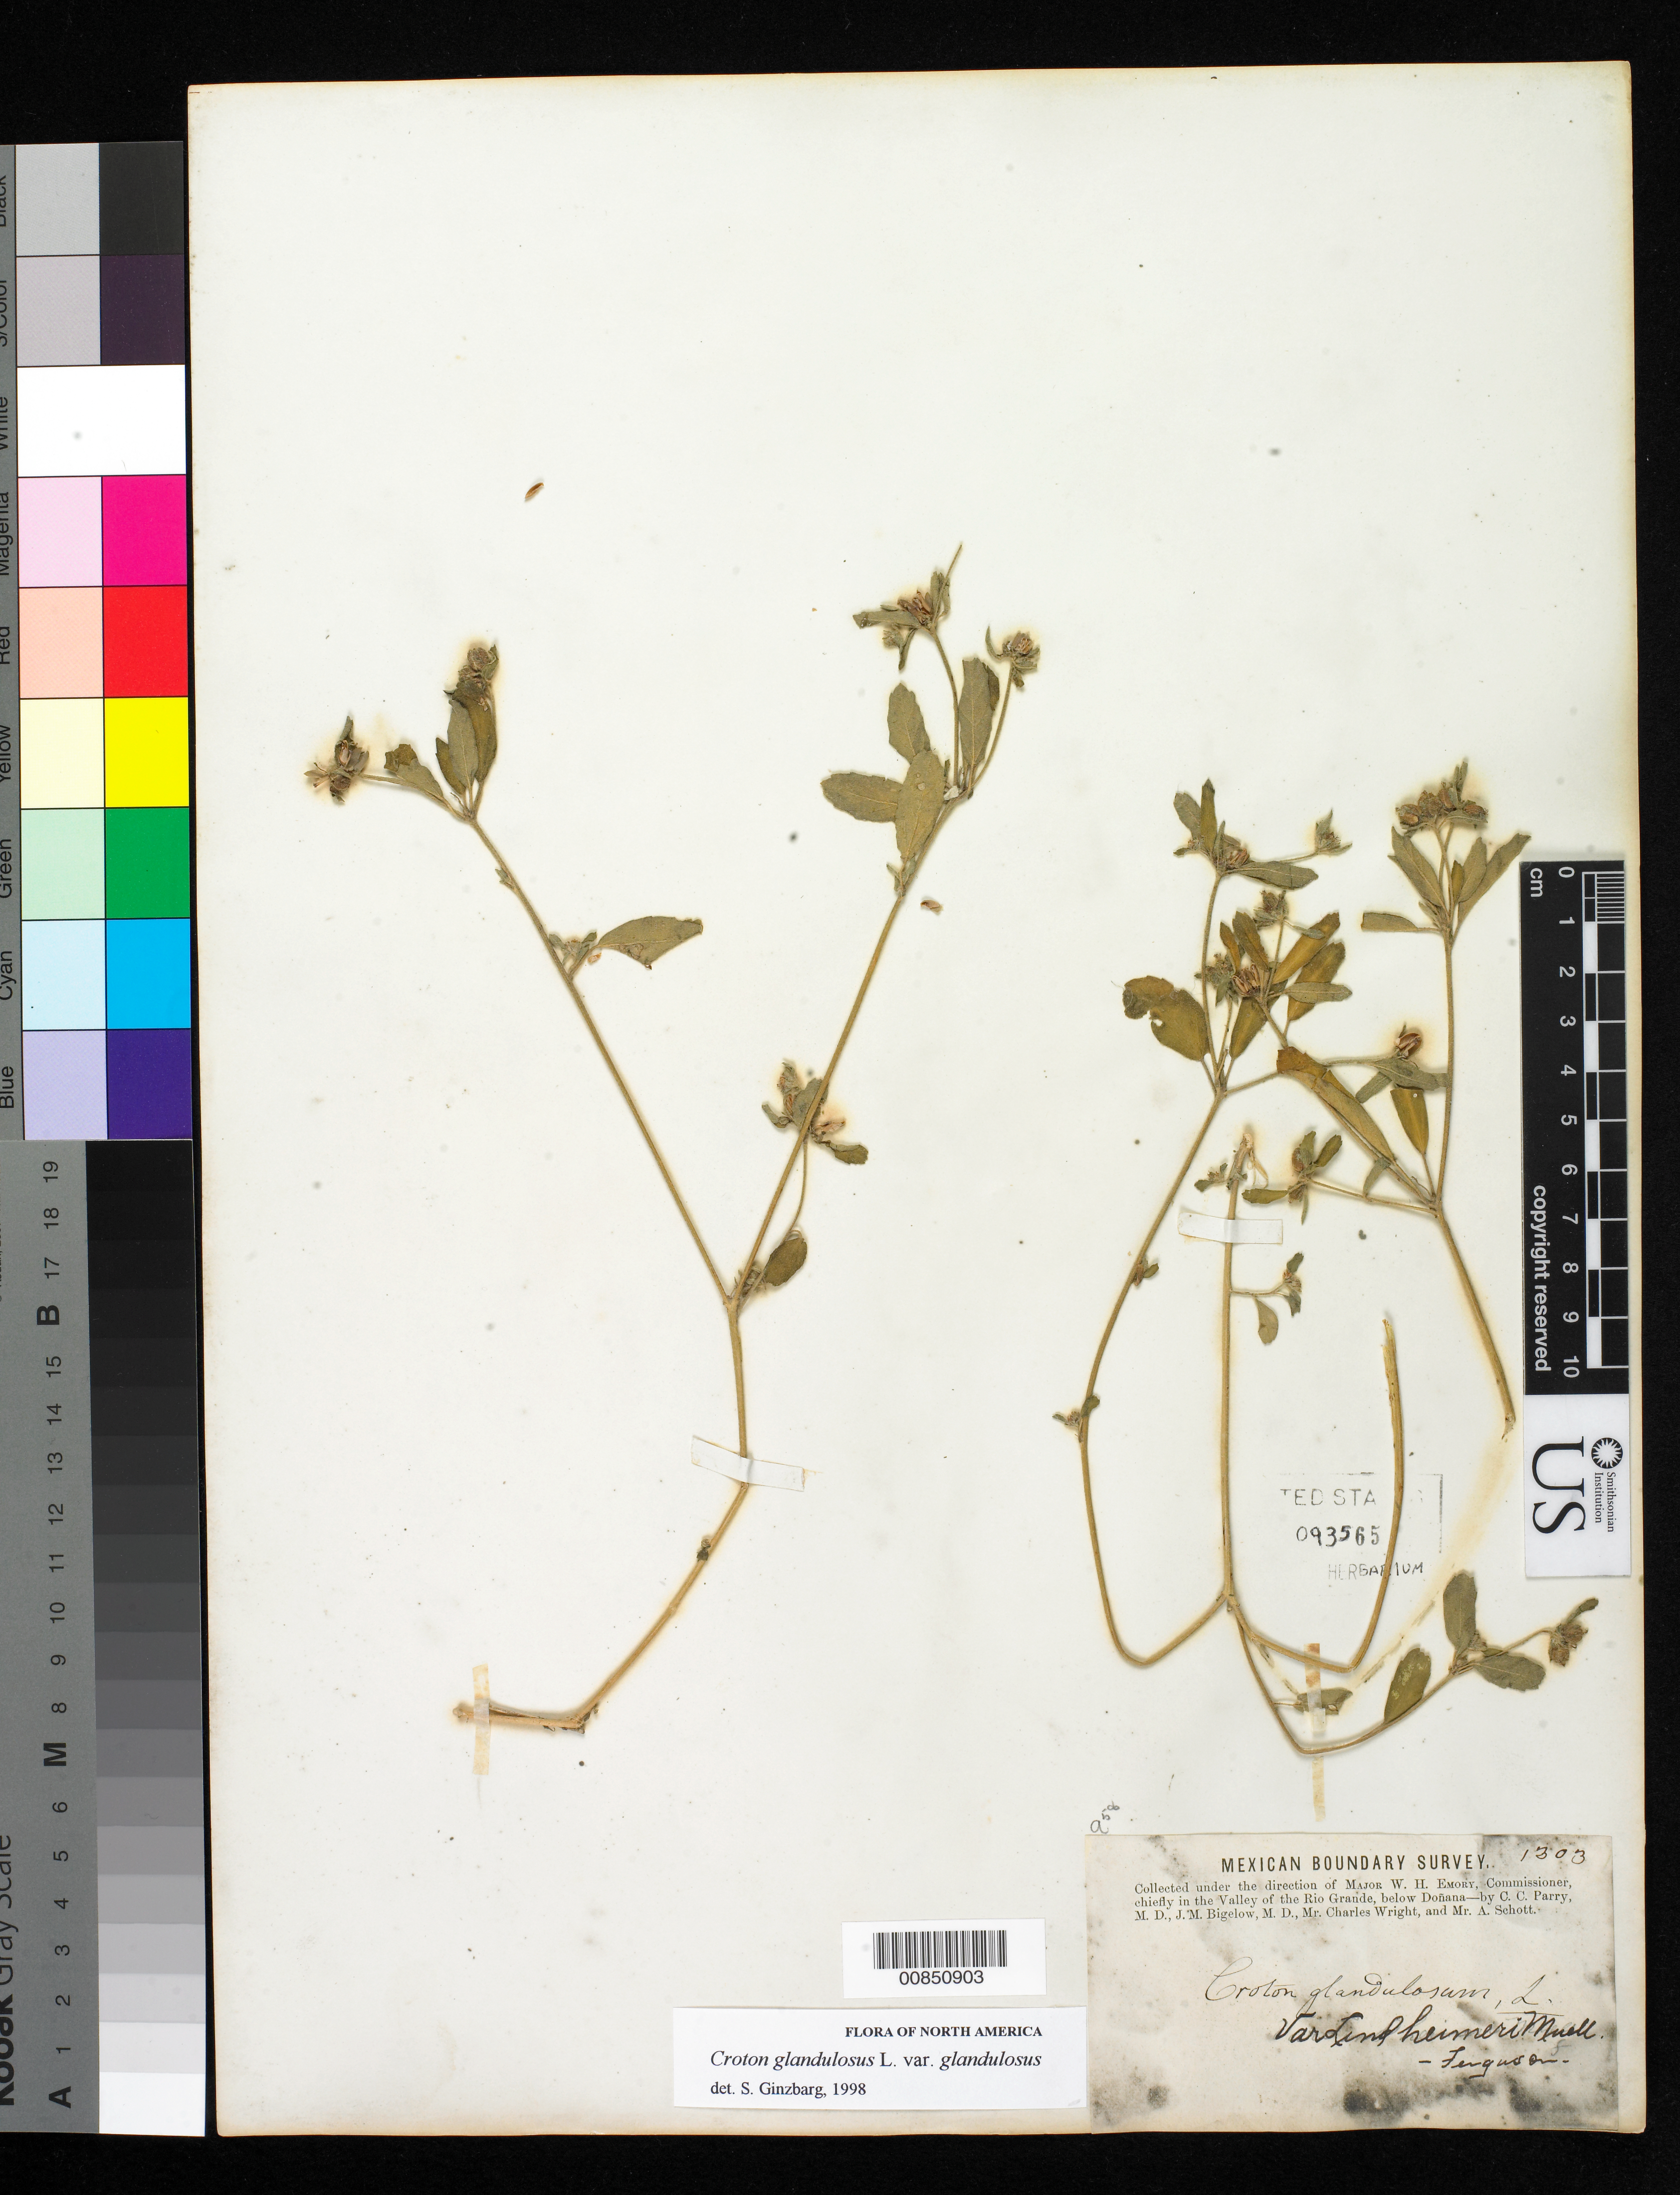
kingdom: Plantae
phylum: Tracheophyta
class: Magnoliopsida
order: Malpighiales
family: Euphorbiaceae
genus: Croton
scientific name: Croton glandulosus var. glandulosus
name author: L.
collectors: C. C. Parry, J. M. Bigelow, C. Wright & A. C. V. Schott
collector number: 1303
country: United States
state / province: New Mexico / Texas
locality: Valley of the Rio Grande, below Doñana.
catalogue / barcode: US 93565